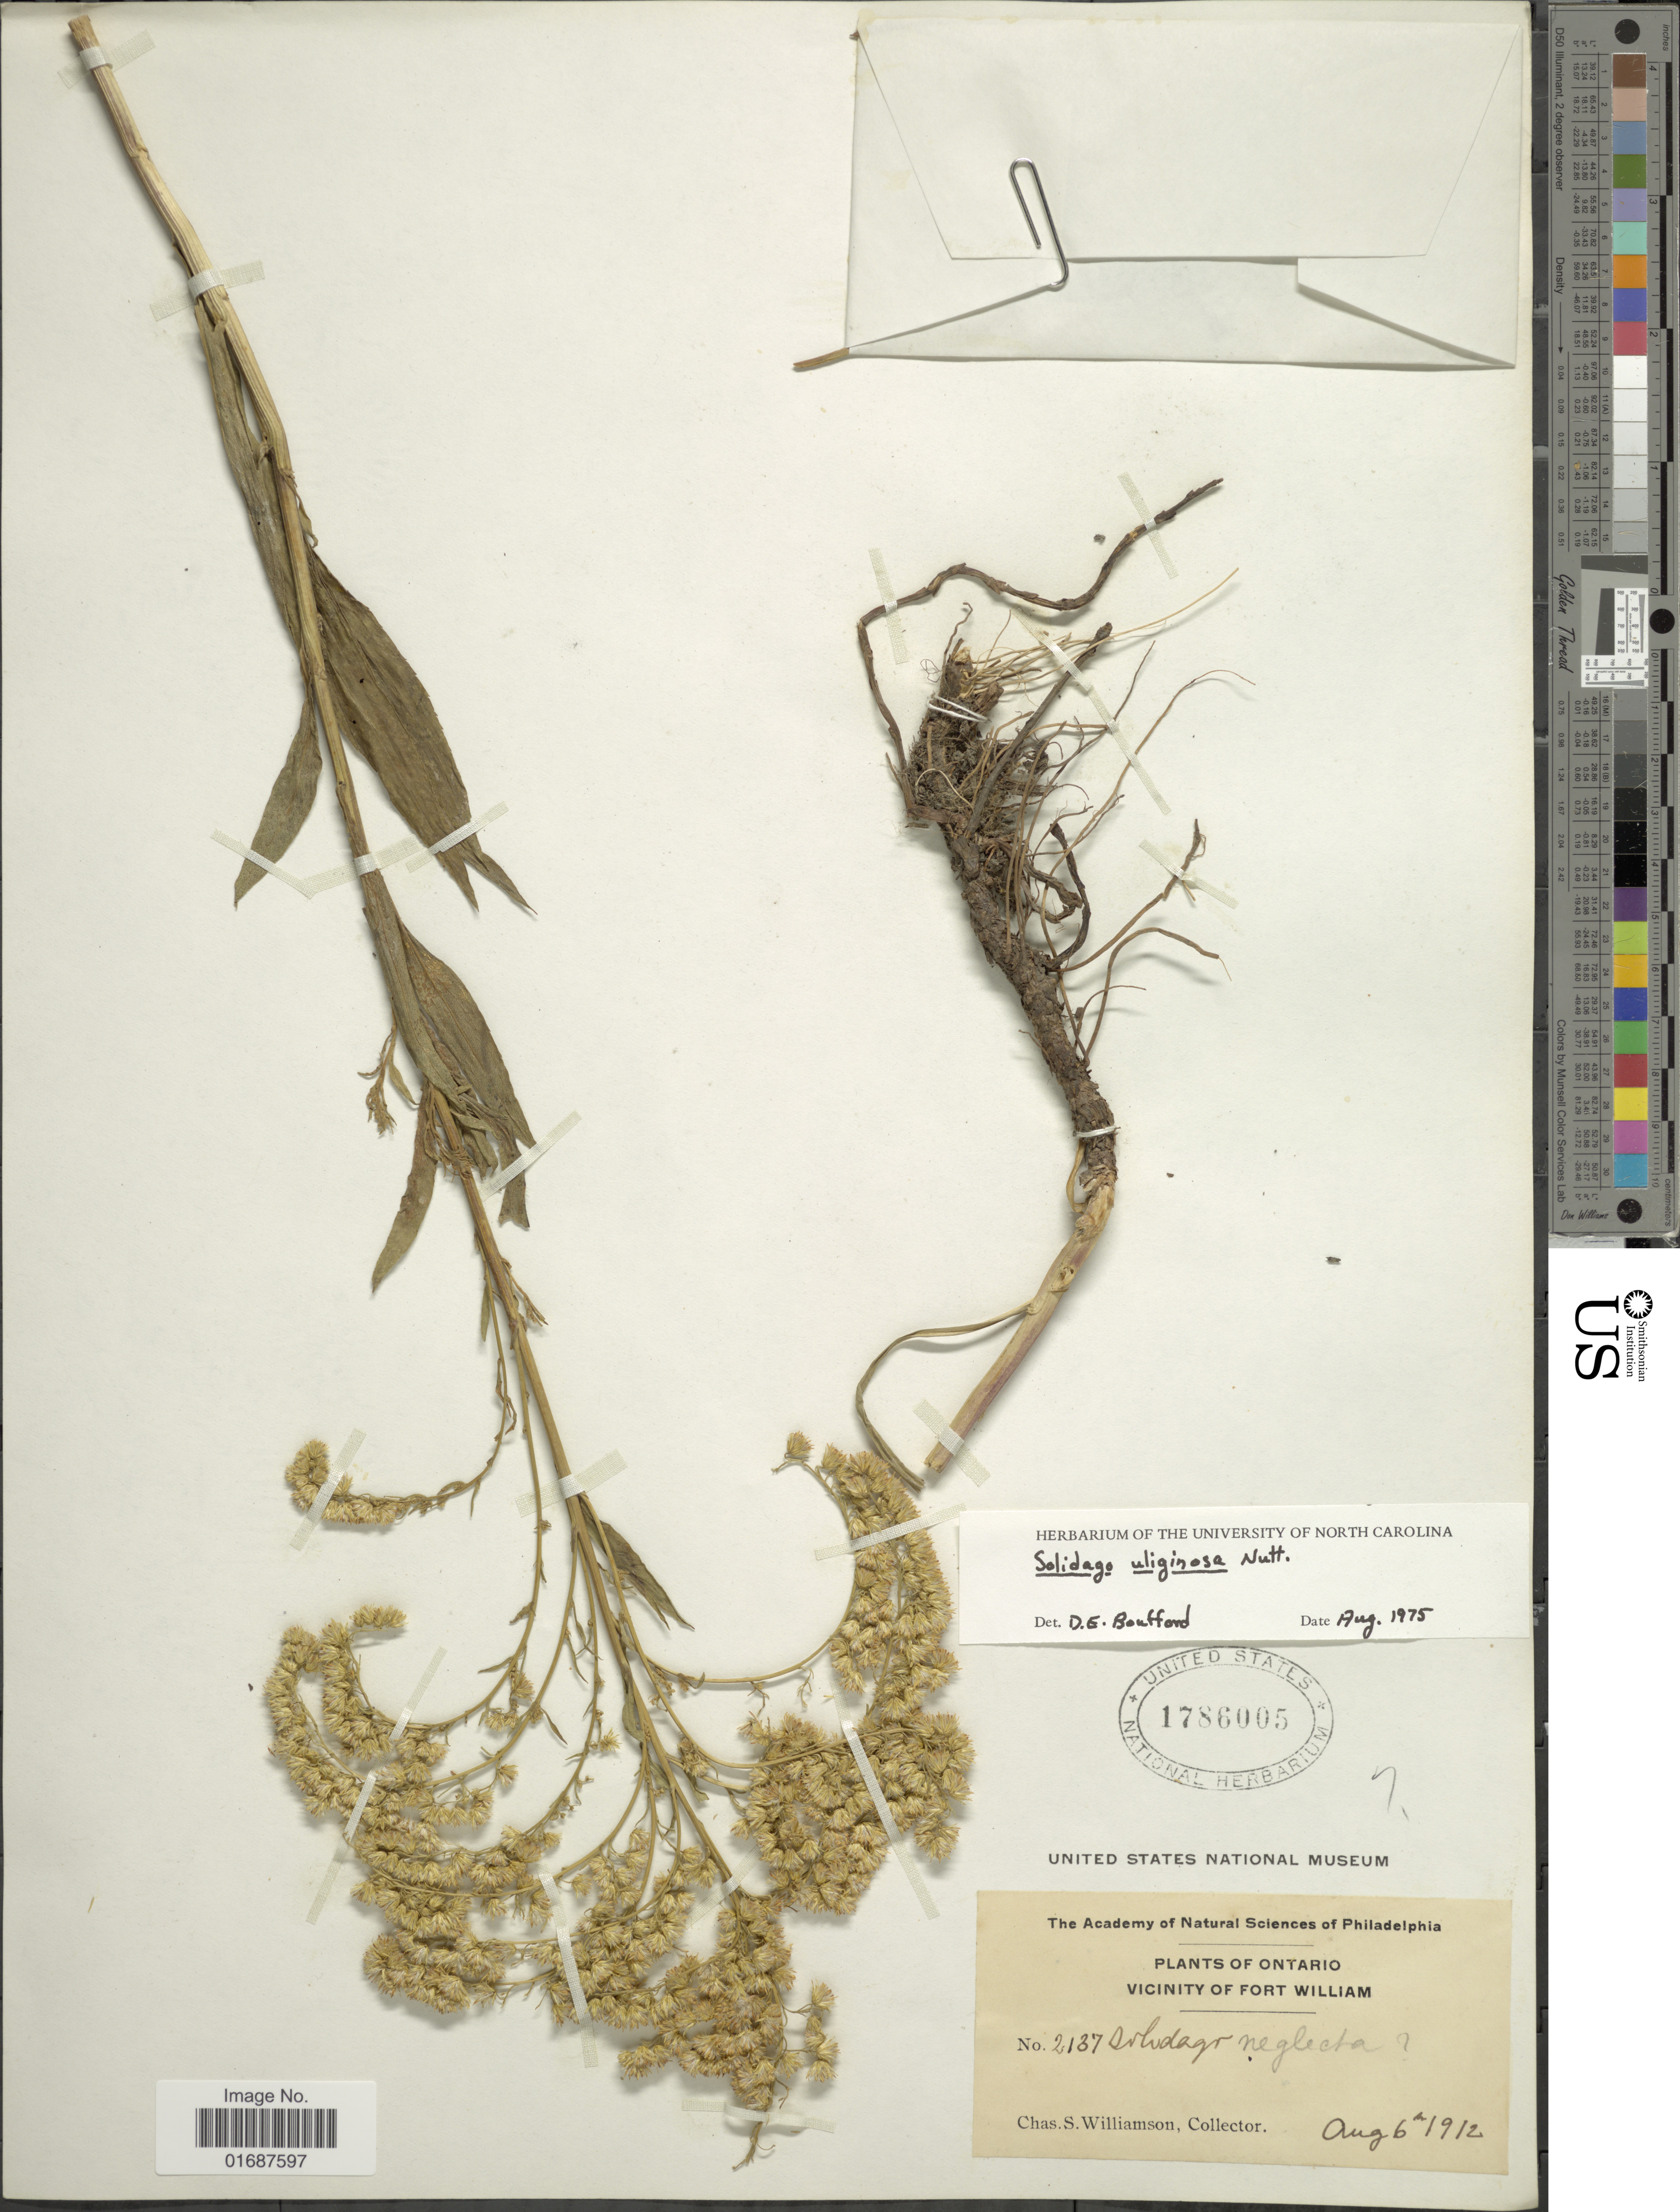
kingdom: Plantae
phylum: Tracheophyta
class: Magnoliopsida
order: Asterales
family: Asteraceae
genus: Solidago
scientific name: Solidago uliginosa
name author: Nutt.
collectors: C. Williamson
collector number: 2137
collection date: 1912-08-06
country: Canada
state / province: Ontario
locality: Vicinity of Fort William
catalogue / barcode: US 1786005